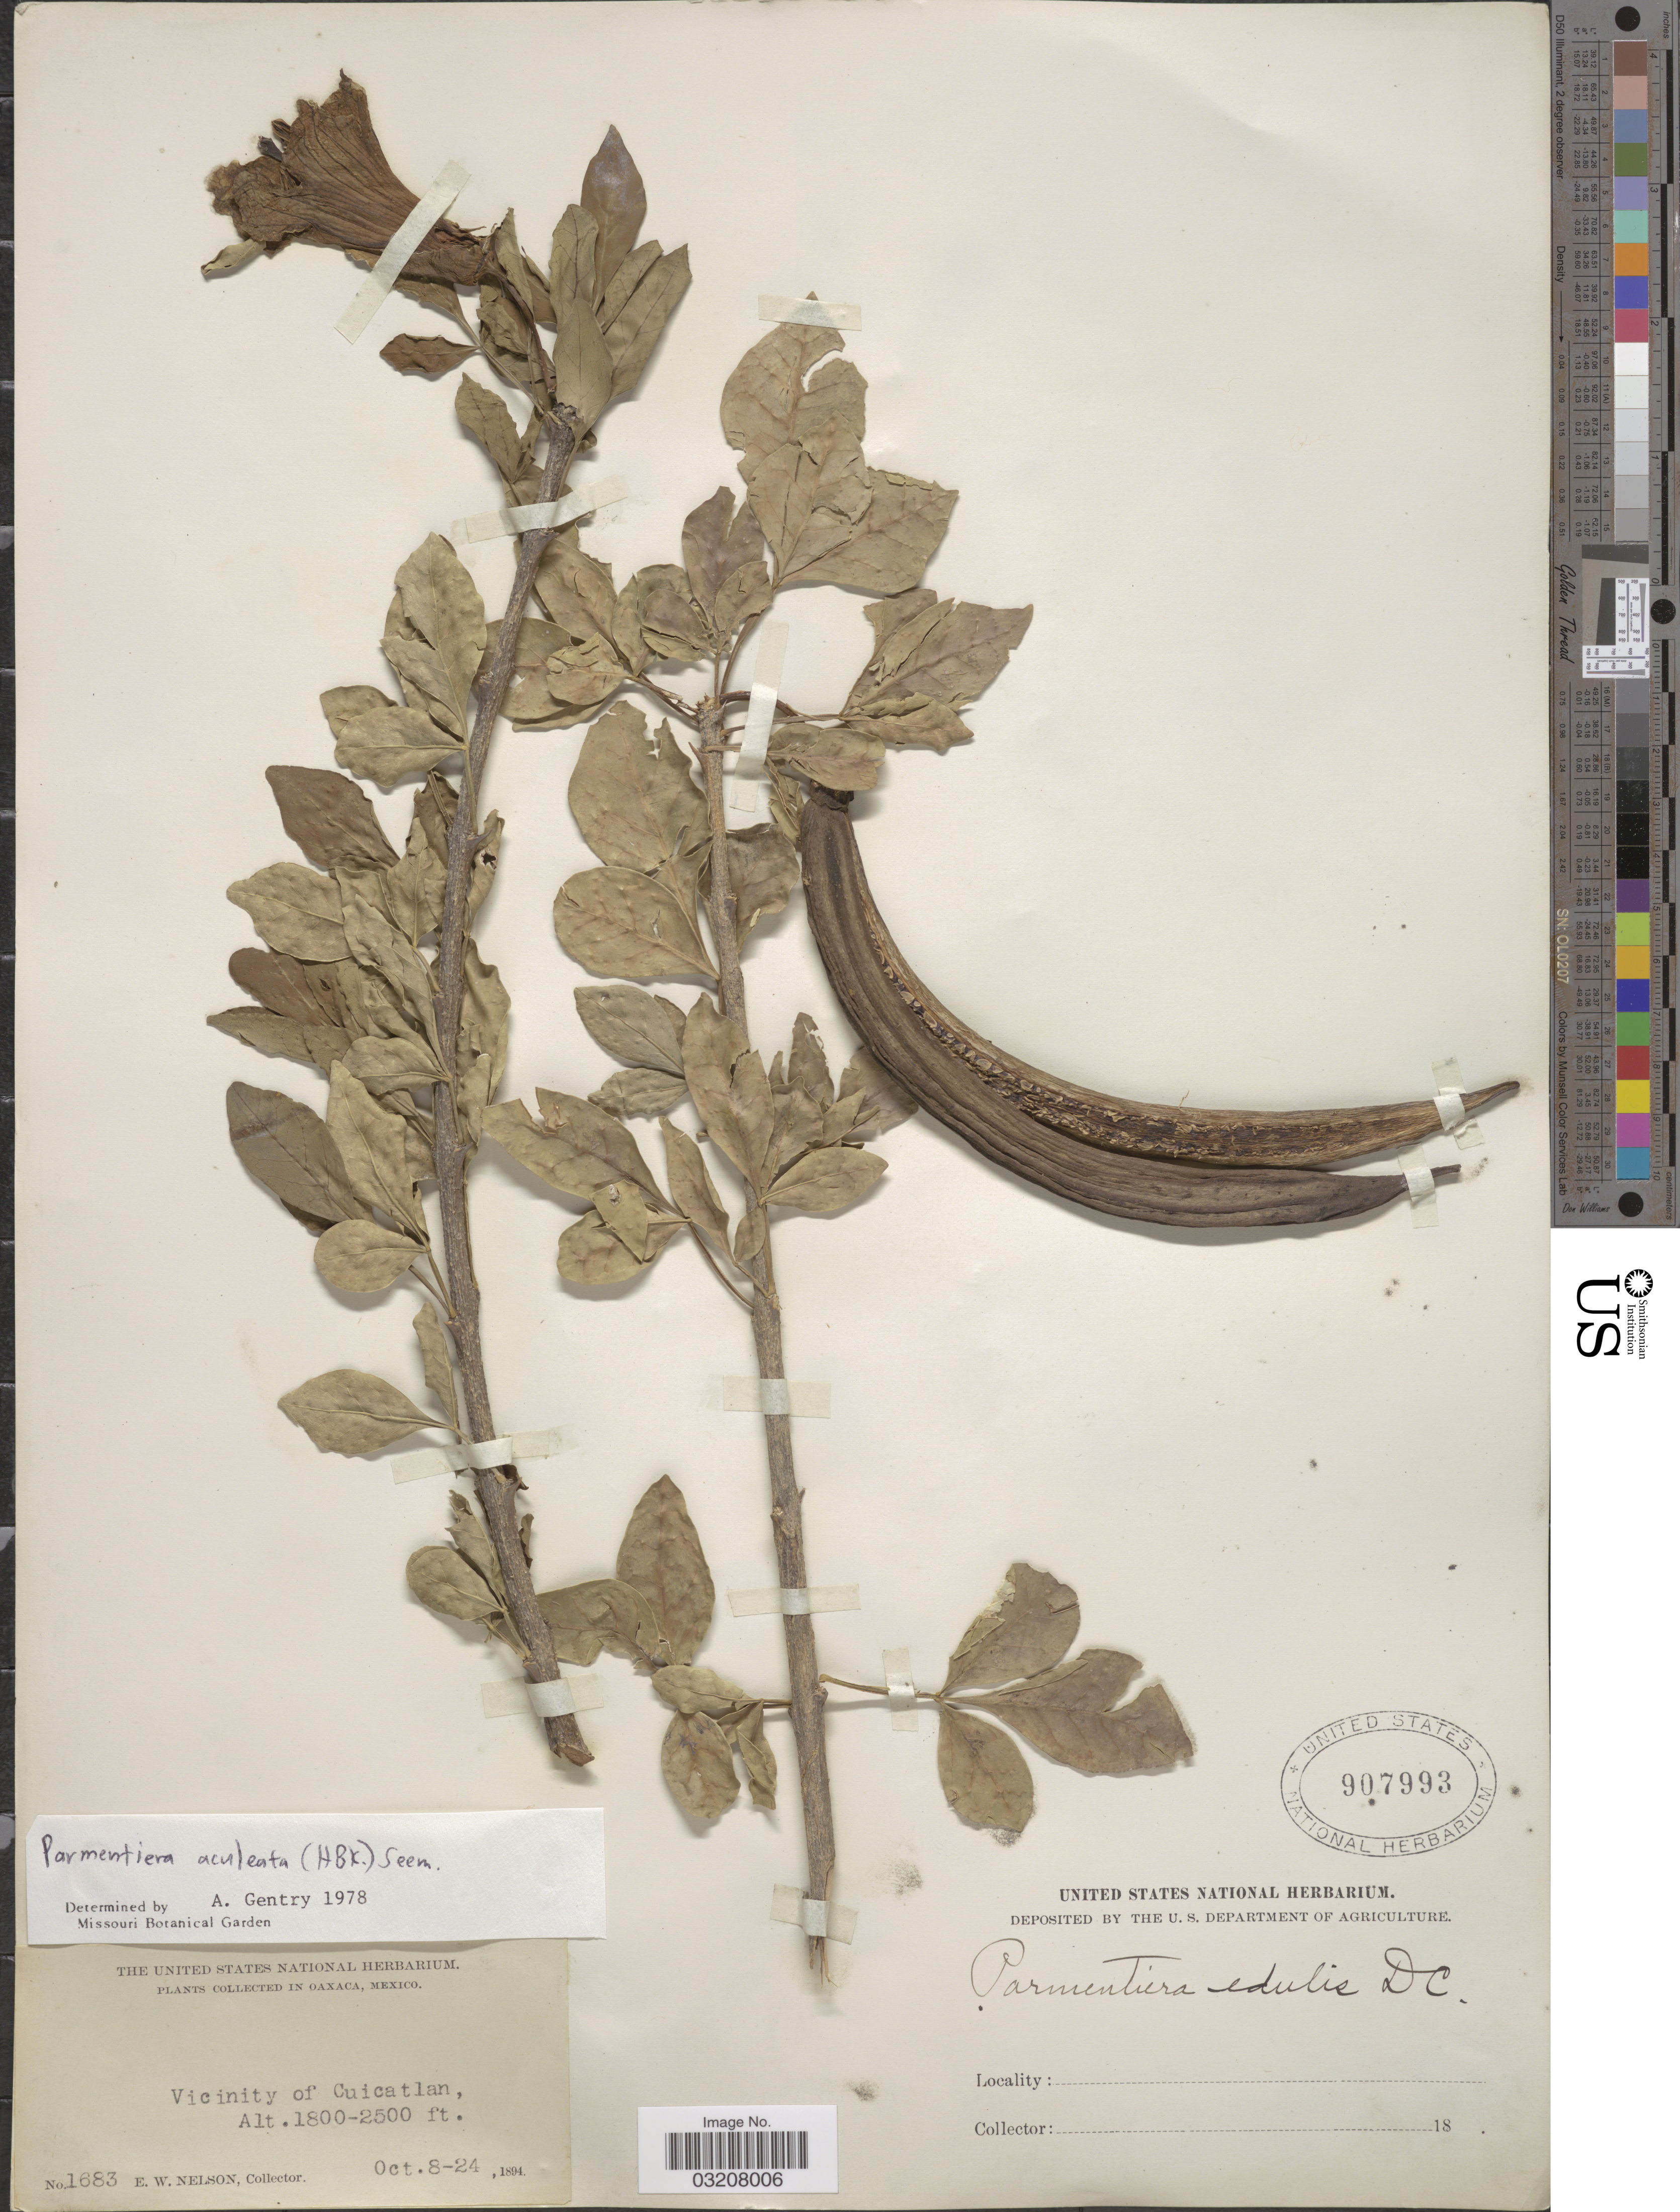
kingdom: Plantae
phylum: Tracheophyta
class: Magnoliopsida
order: Lamiales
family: Bignoniaceae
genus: Parmentiera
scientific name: Parmentiera aculeata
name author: (Kunth) Seem.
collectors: E. W. Nelson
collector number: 1683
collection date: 1894-10-08/1894-10-24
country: Mexico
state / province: Oaxaca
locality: Vicinity of Cuicatlan.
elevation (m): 549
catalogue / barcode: US 907993